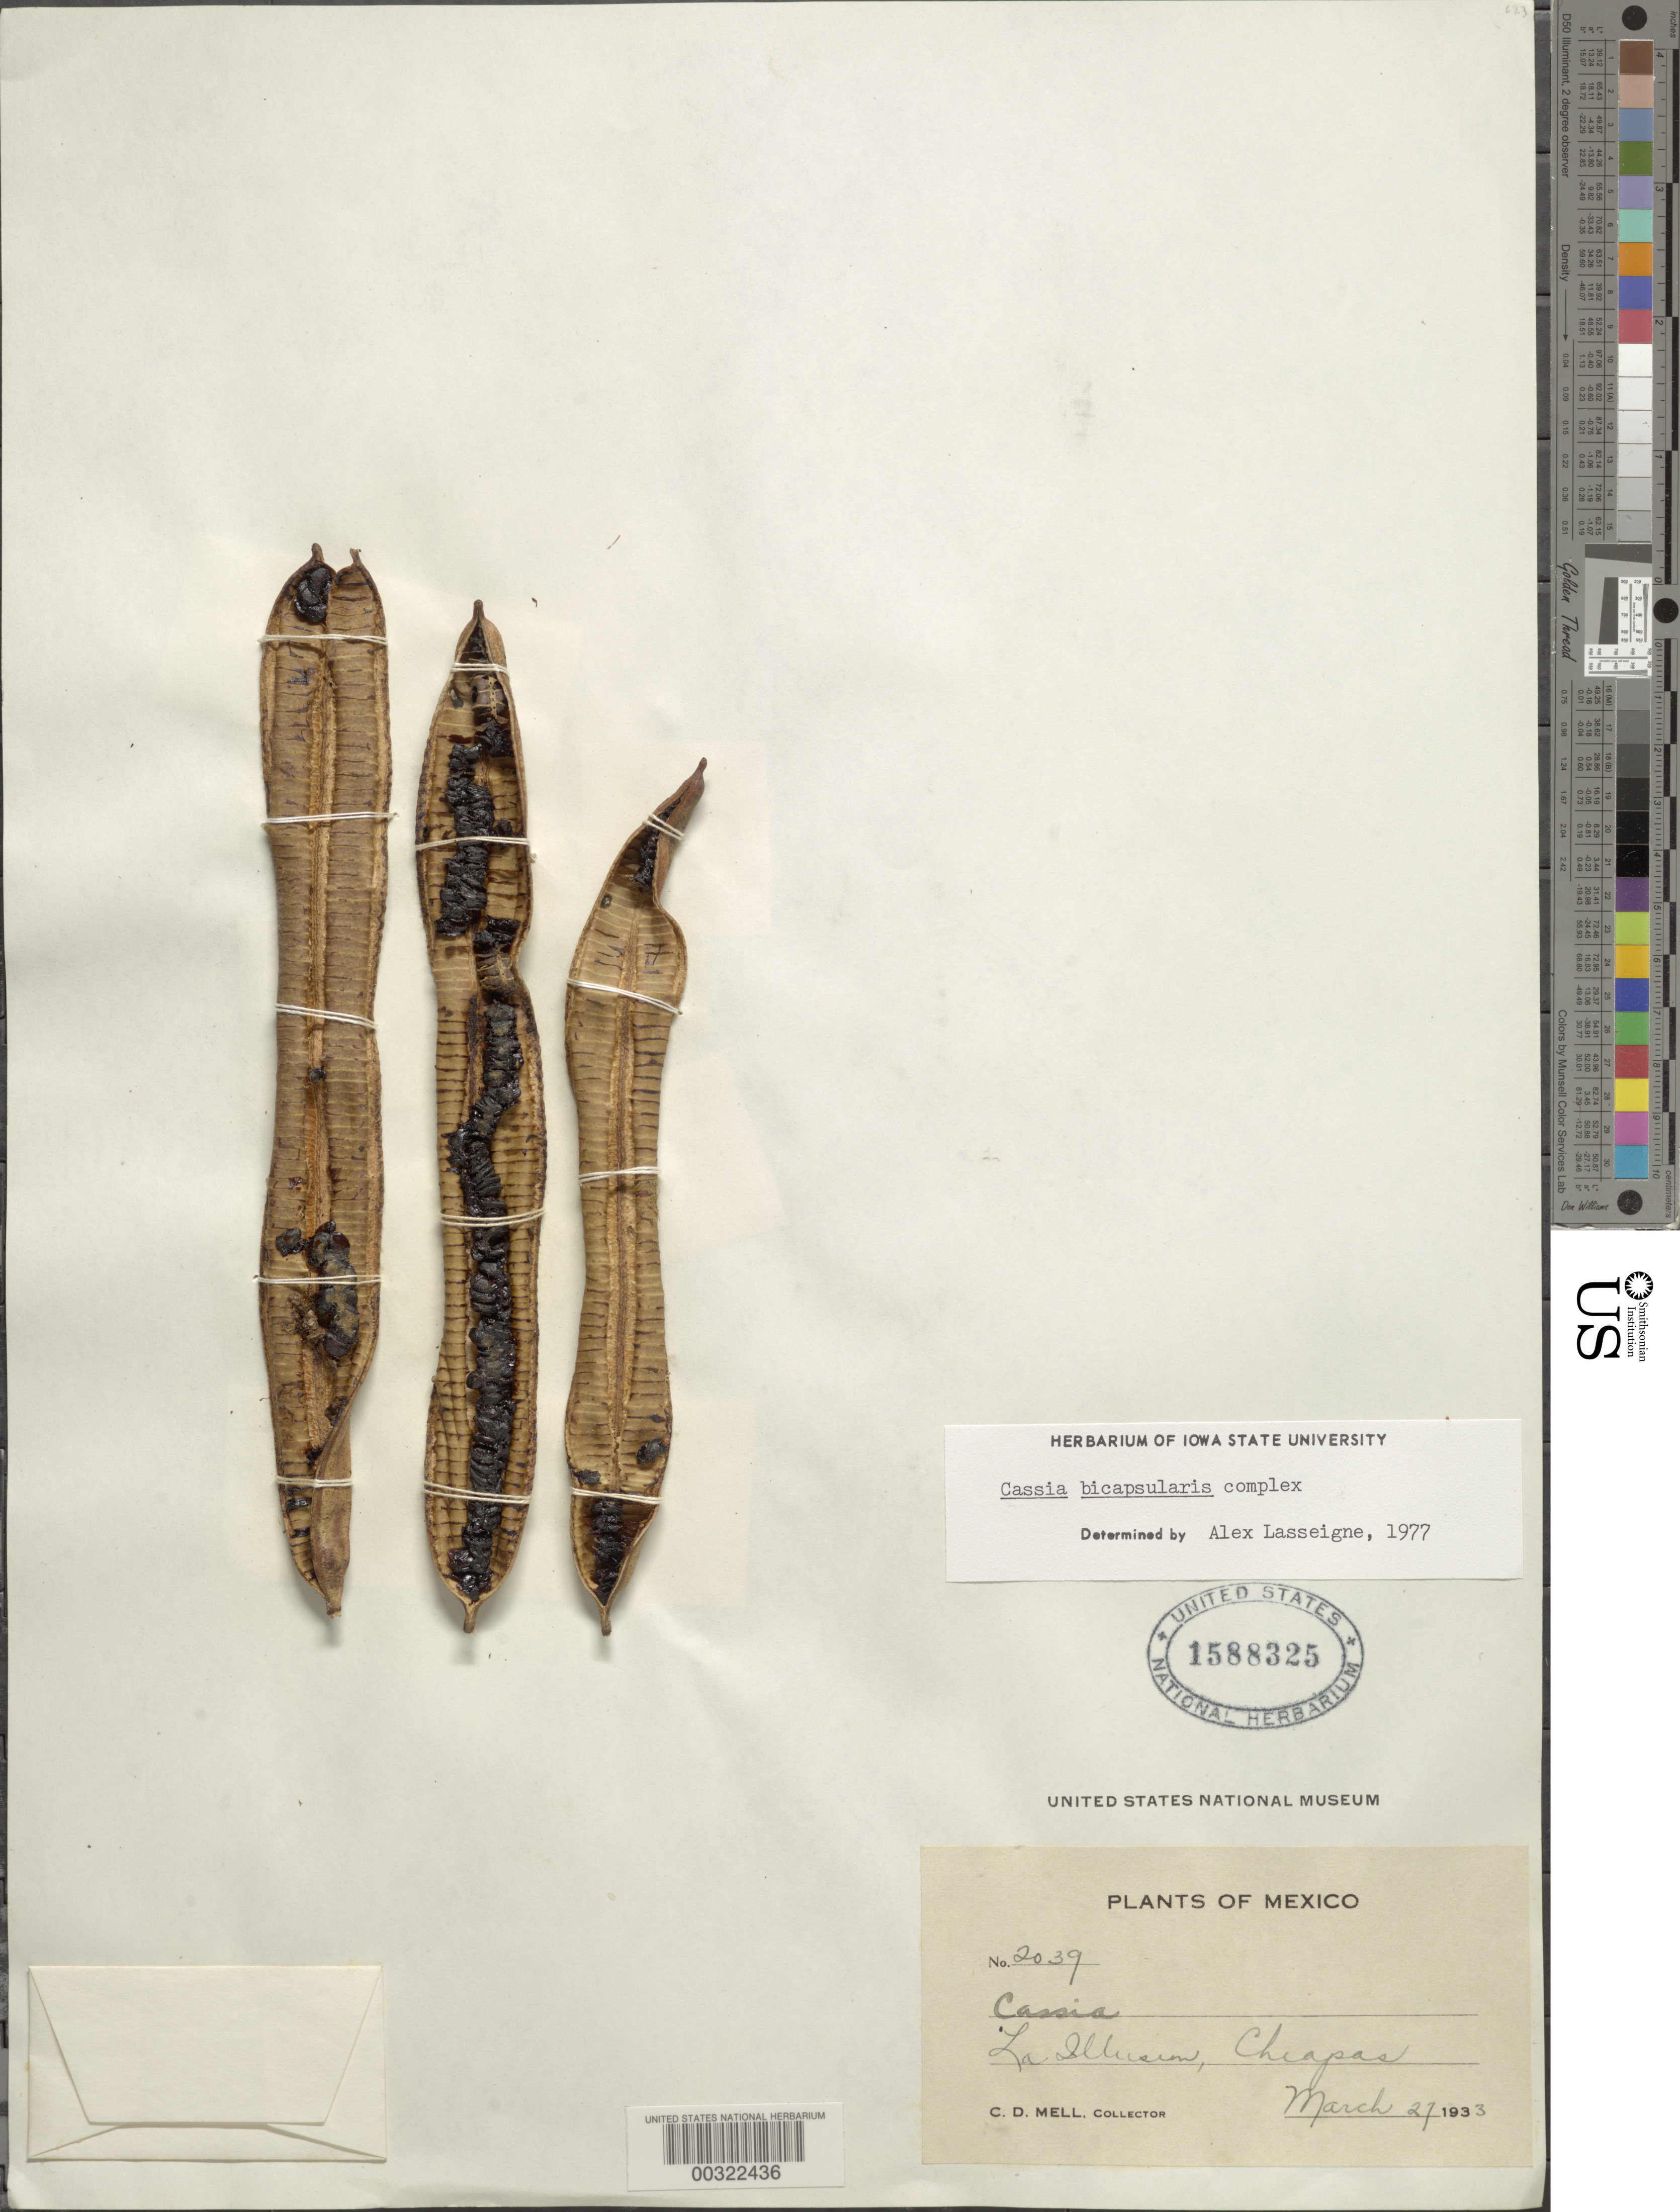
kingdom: Plantae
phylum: Tracheophyta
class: Magnoliopsida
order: Fabales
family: Fabaceae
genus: Senna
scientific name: Senna bicapsularis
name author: (L.) Roxb.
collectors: C. D. Mell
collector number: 2039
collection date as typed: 27 Mar 1933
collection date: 1933-03-27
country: Mexico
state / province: Chiapas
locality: La Illusion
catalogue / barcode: US 1588325